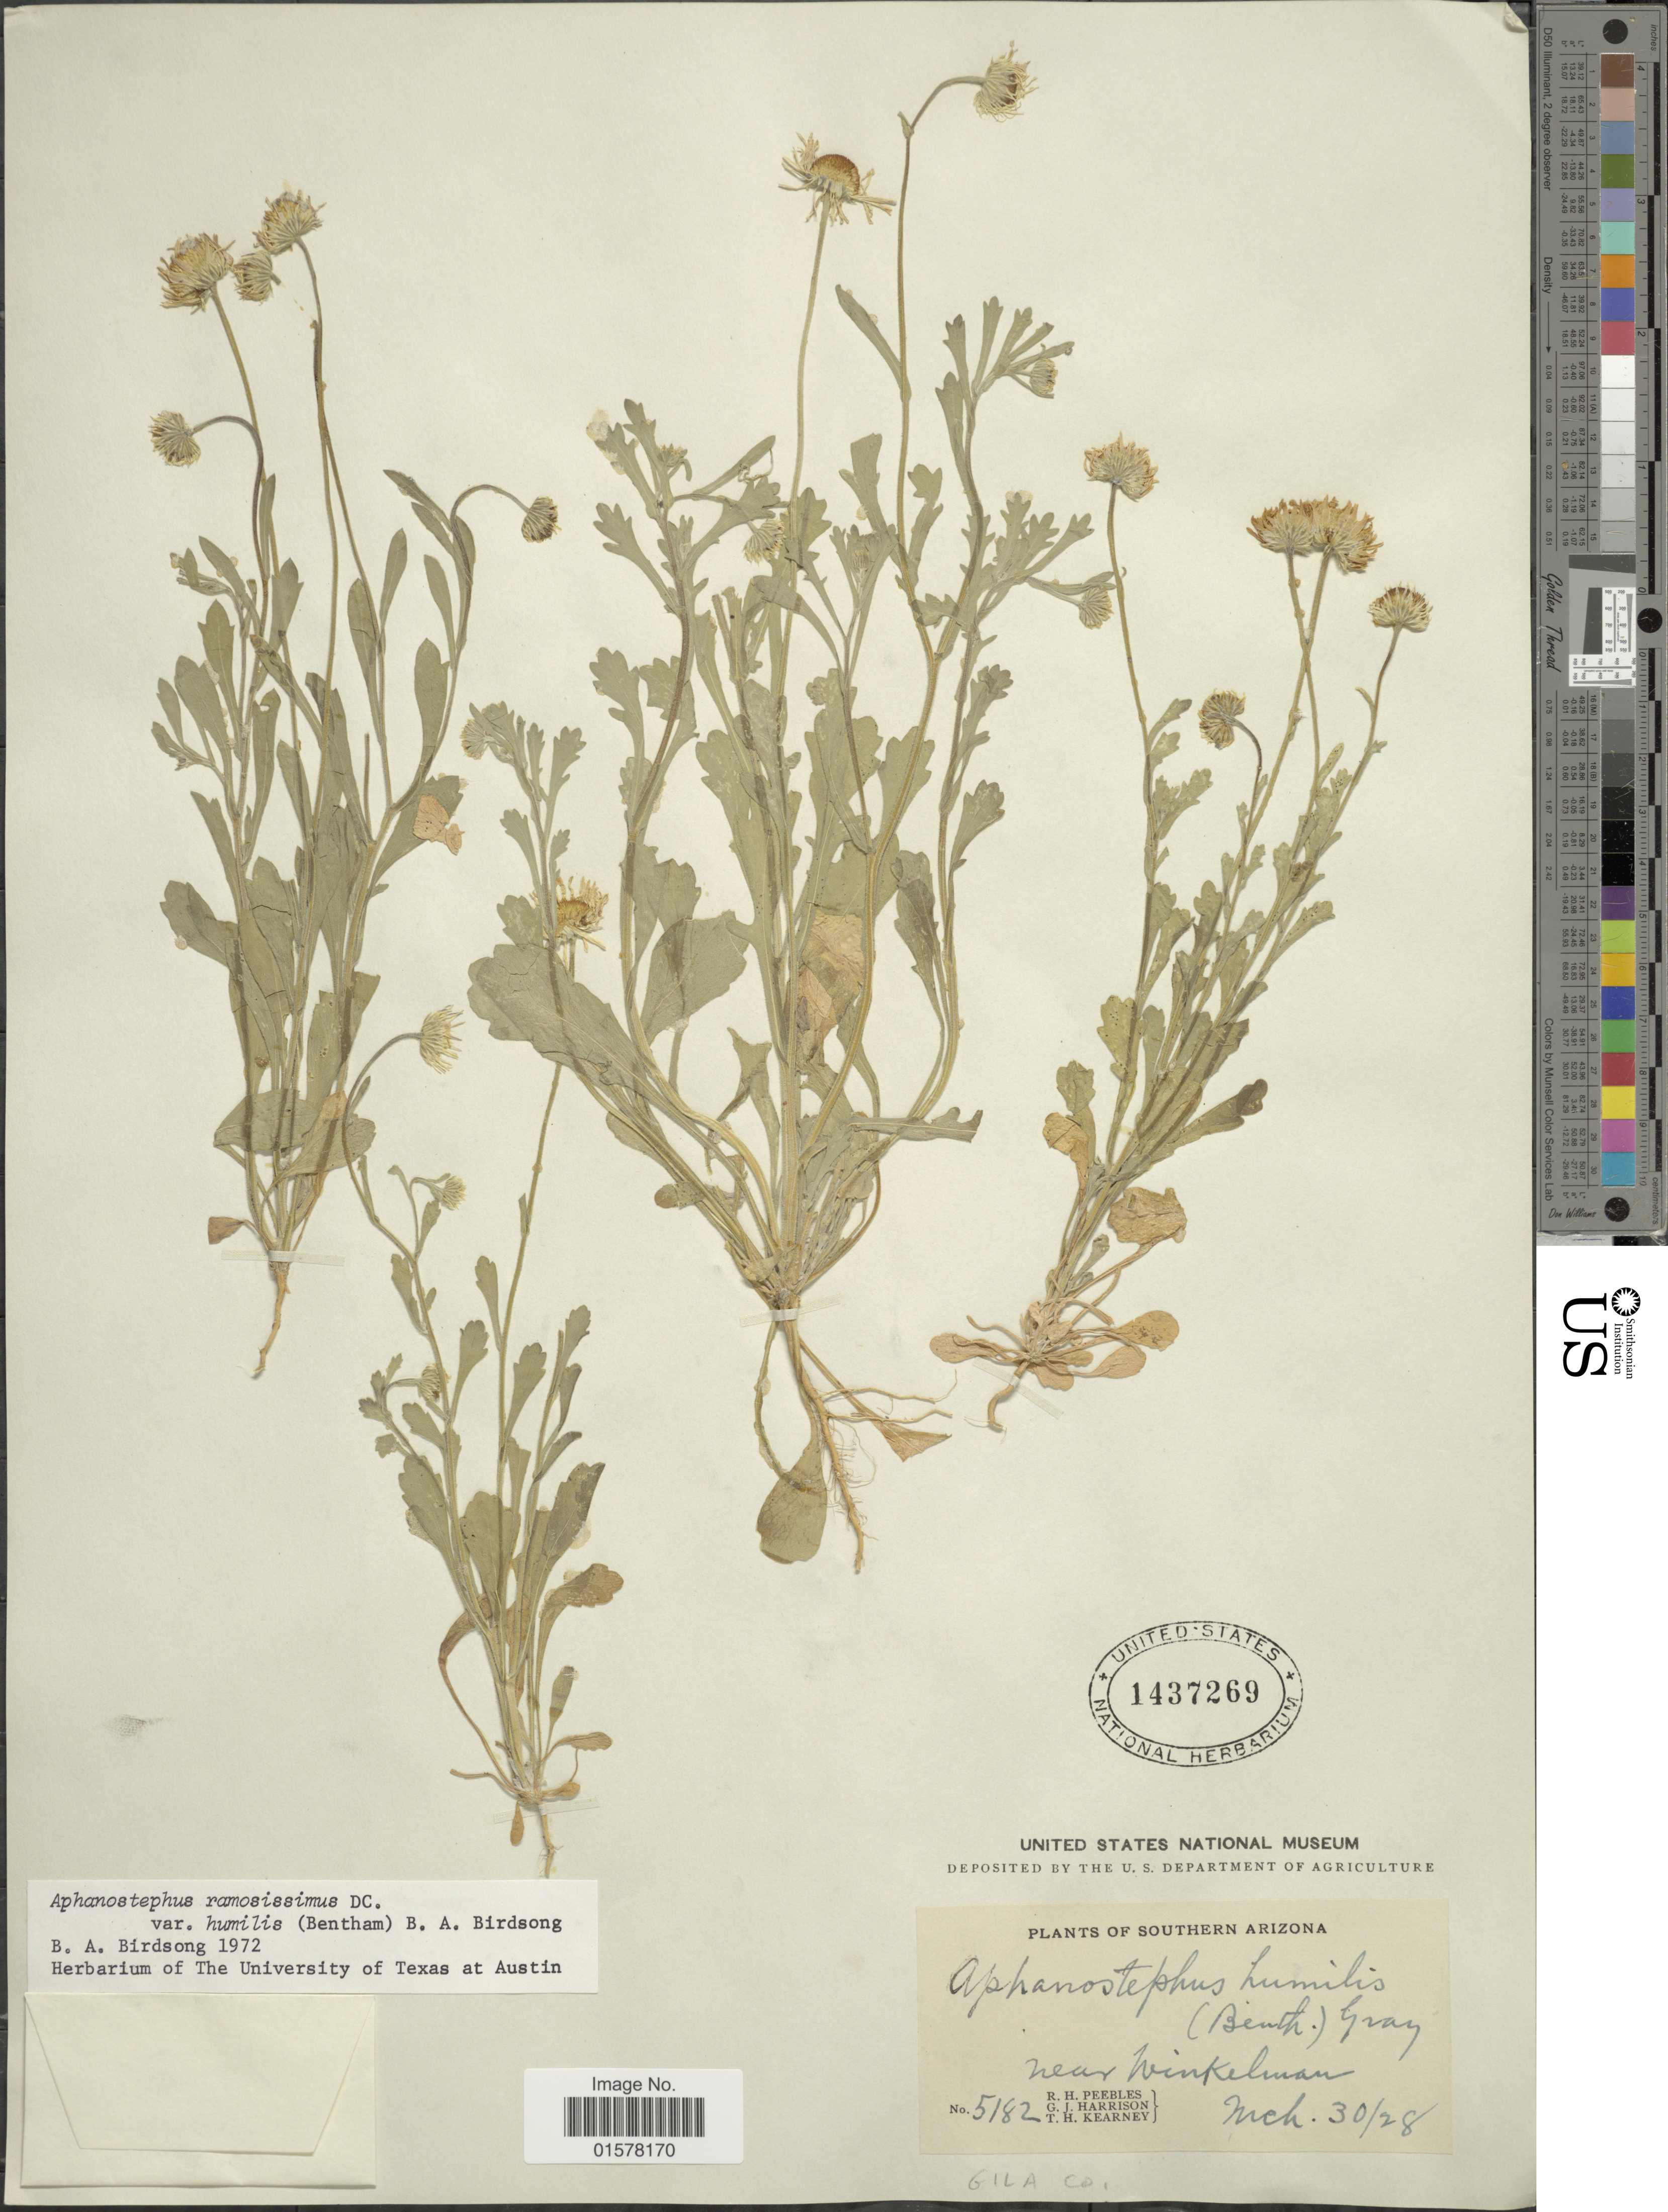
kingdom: Plantae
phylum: Tracheophyta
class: Magnoliopsida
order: Asterales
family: Asteraceae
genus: Aphanostephus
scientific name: Aphanostephus ramosissimus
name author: DC.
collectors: R. H. Peebles, G. J. Harrison & T. H. Kearney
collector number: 5182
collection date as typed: Transcribed d/m/y: 30/3/28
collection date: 1928-03-30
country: United States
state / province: Arizona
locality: Southern Arizona. Near Winkelman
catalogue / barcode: US 1437269